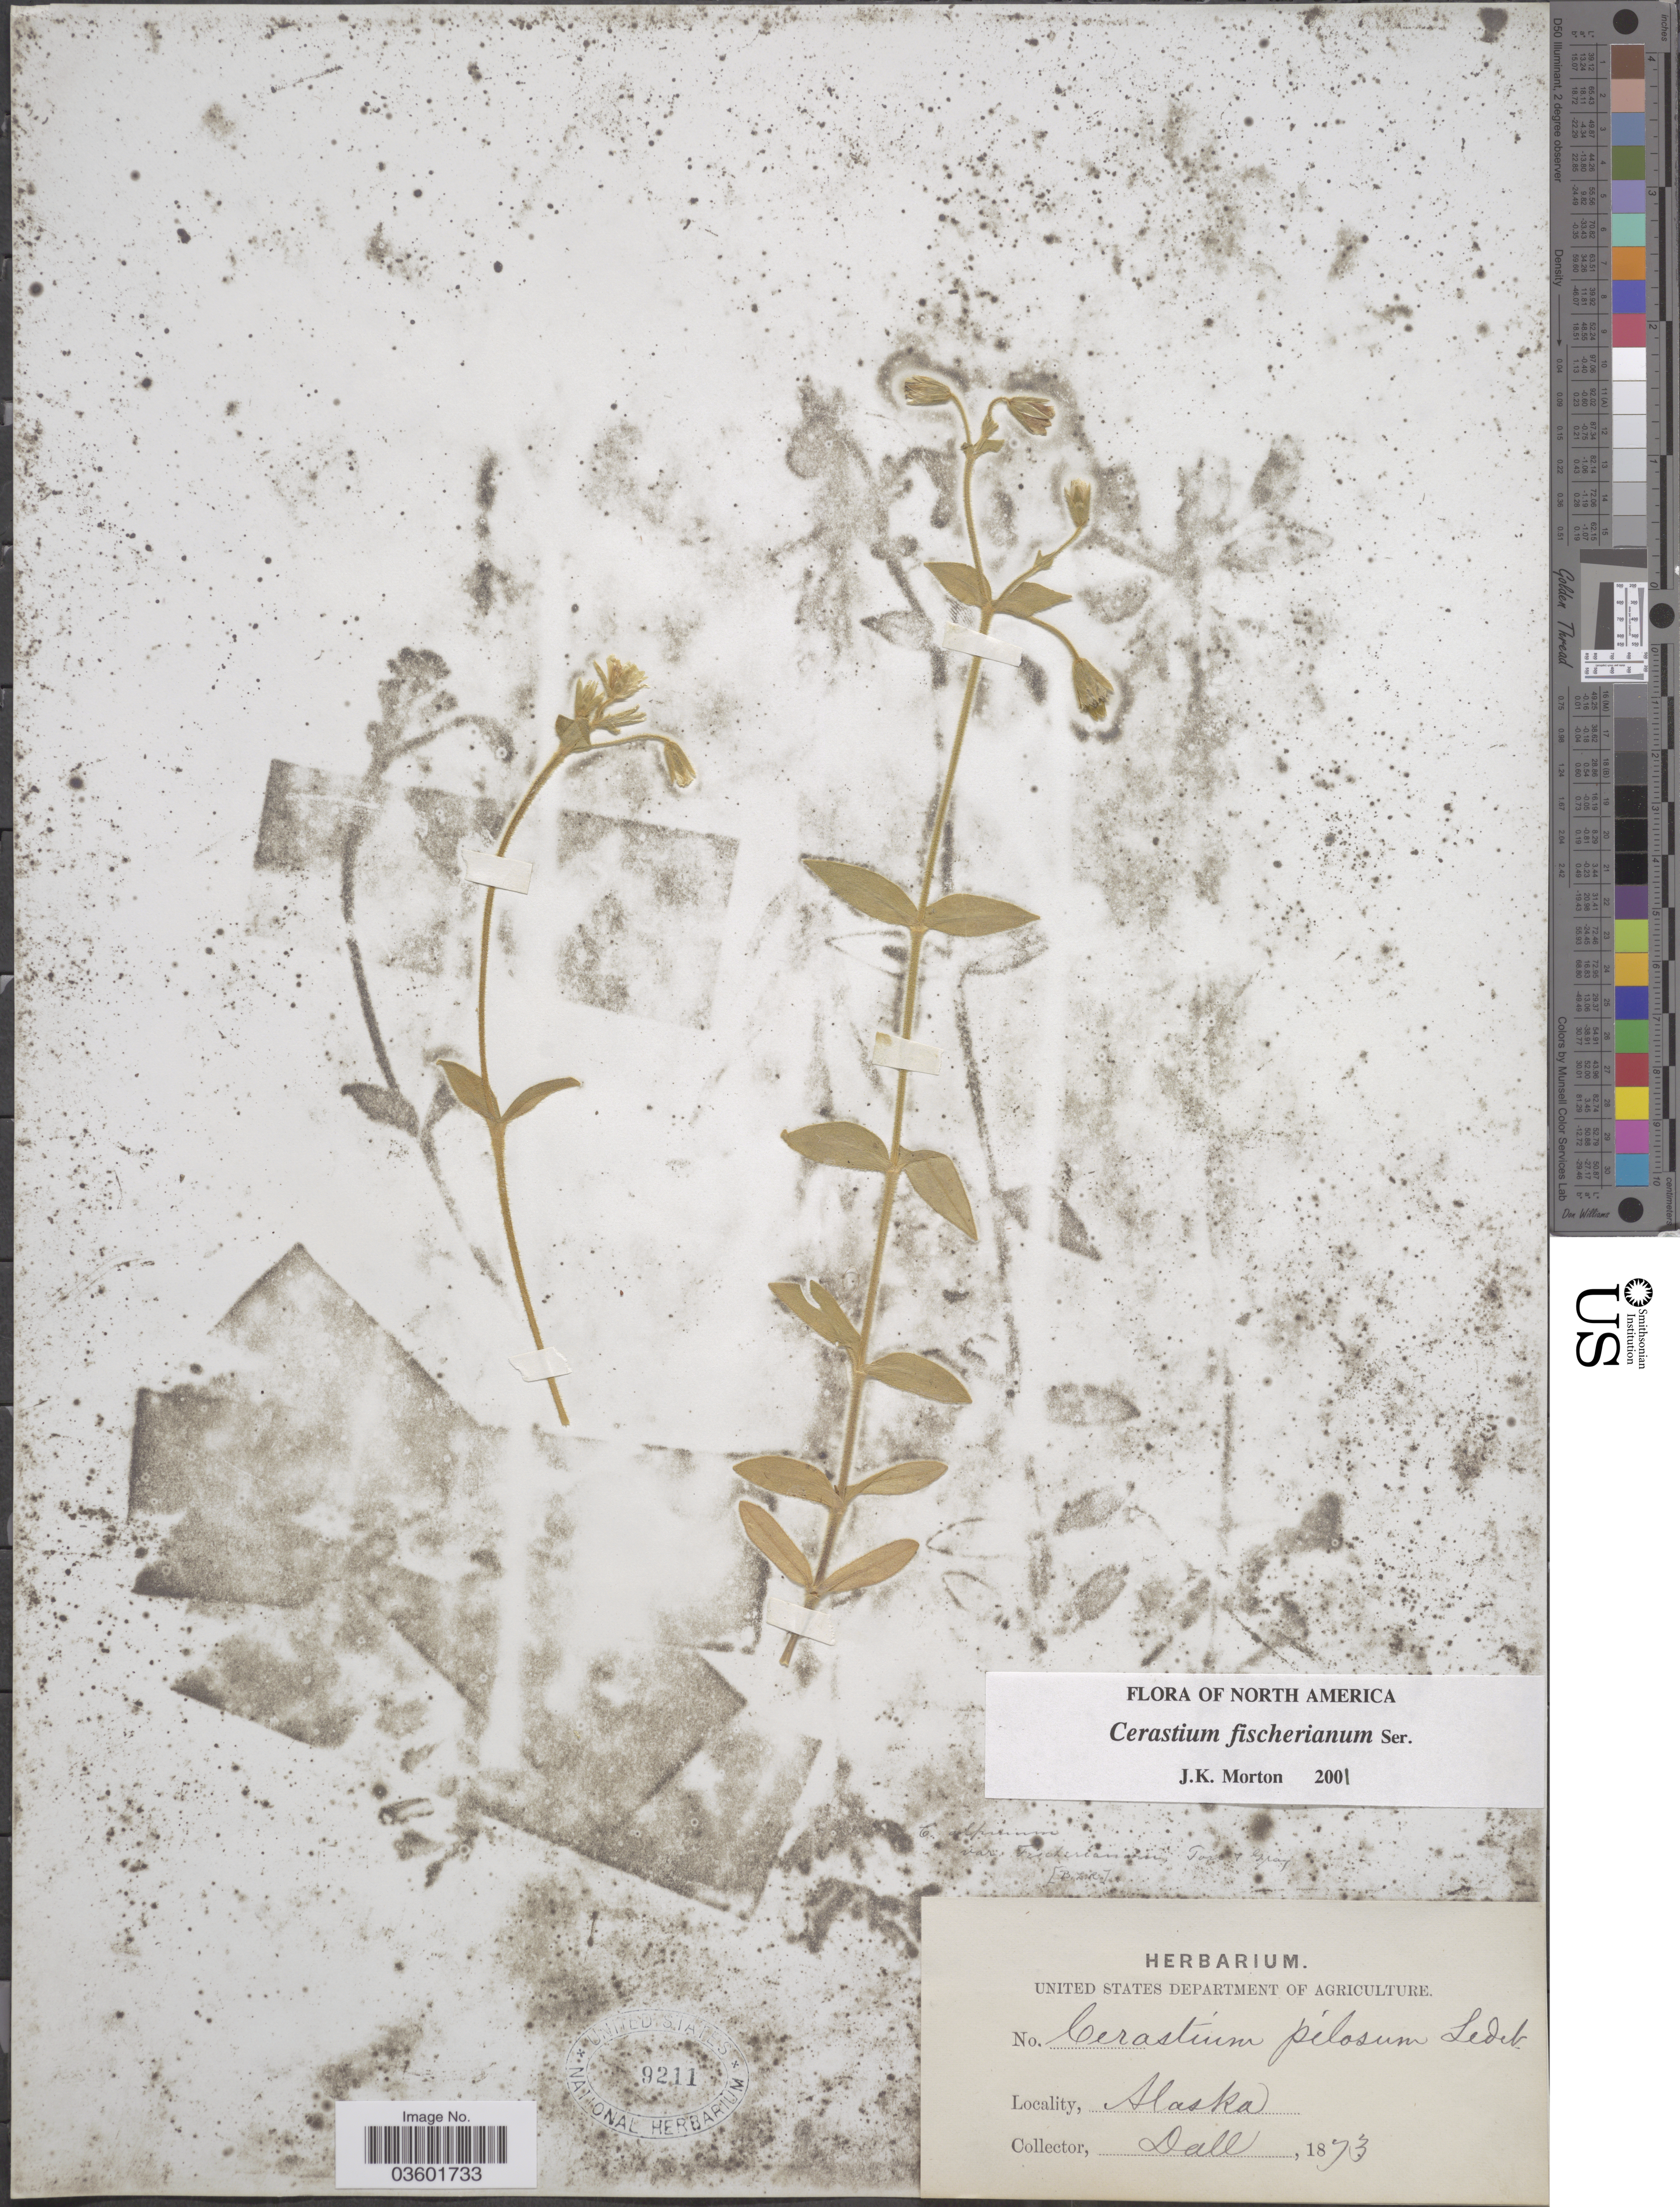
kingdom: Plantae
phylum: Tracheophyta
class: Magnoliopsida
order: Caryophyllales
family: Caryophyllaceae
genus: Cerastium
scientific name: Cerastium fischerianum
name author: Ser.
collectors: -. Dall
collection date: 1873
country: United States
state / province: Alaska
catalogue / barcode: US 9211